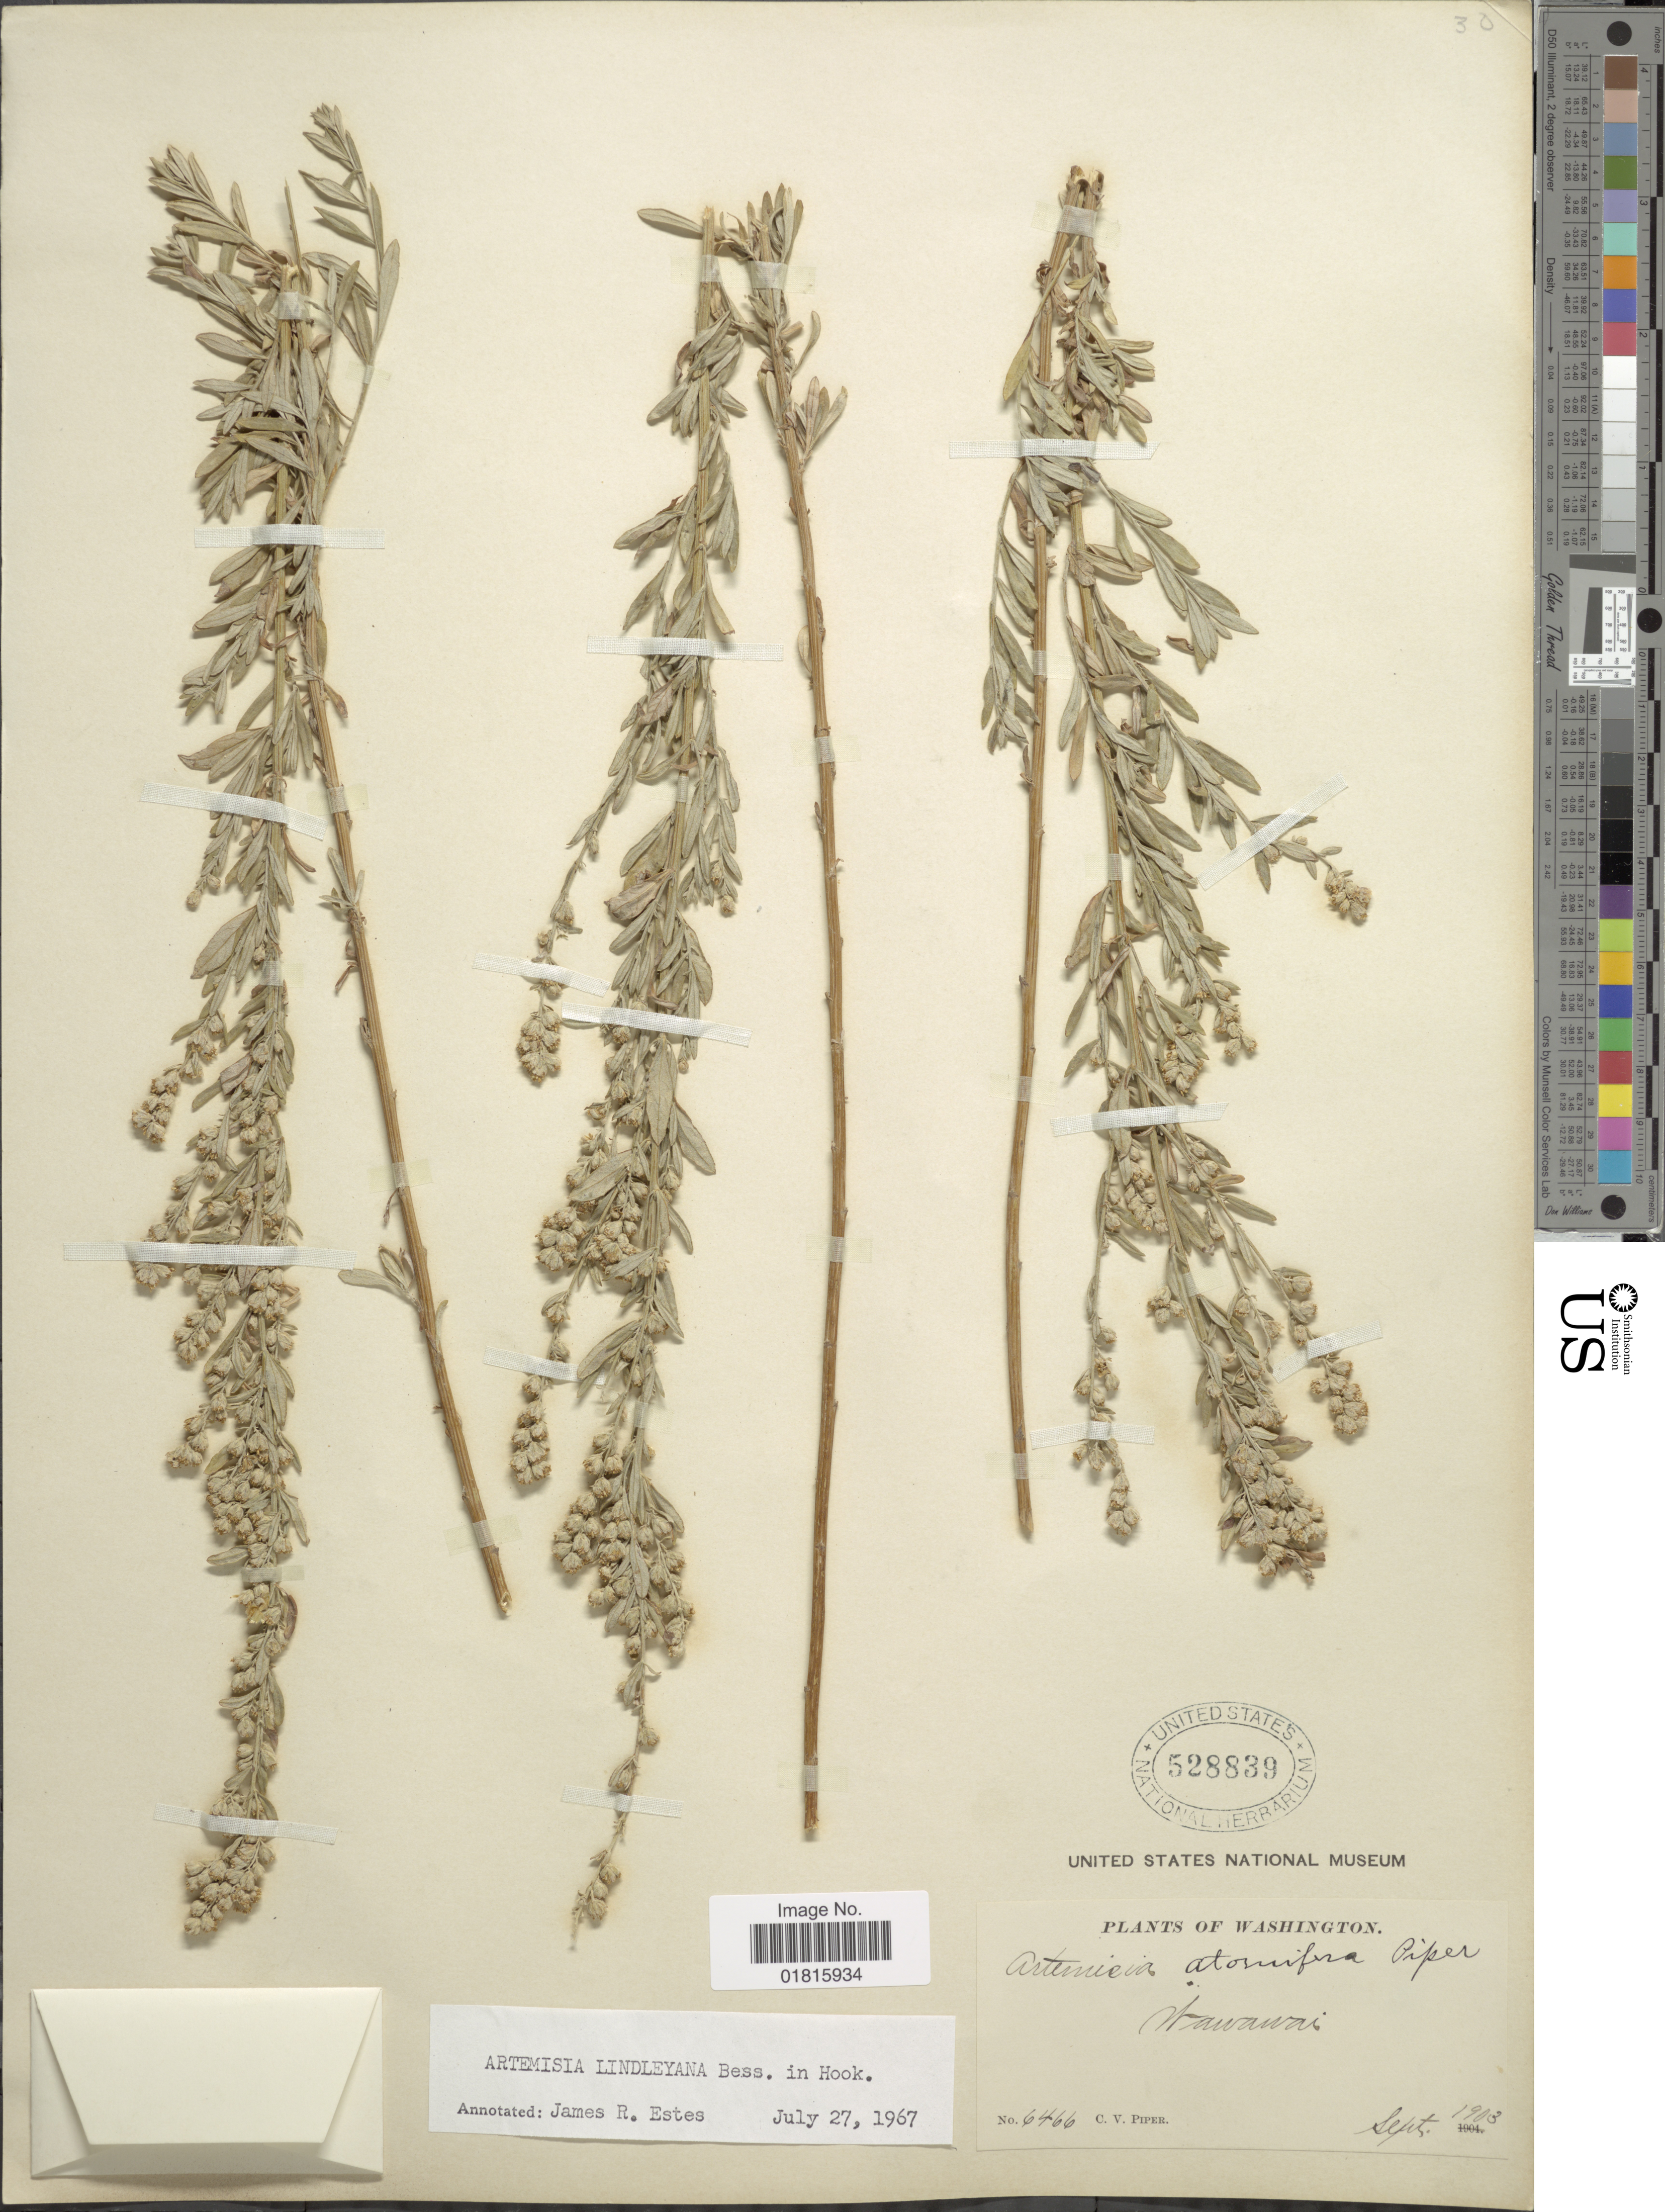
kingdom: Plantae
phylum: Tracheophyta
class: Magnoliopsida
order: Asterales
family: Asteraceae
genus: Artemisia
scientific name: Artemisia lindleyana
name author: Besser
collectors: C. V. Piper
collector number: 6466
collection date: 1903-09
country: United States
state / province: Washington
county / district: Whitman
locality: Wawawai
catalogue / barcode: US 528839